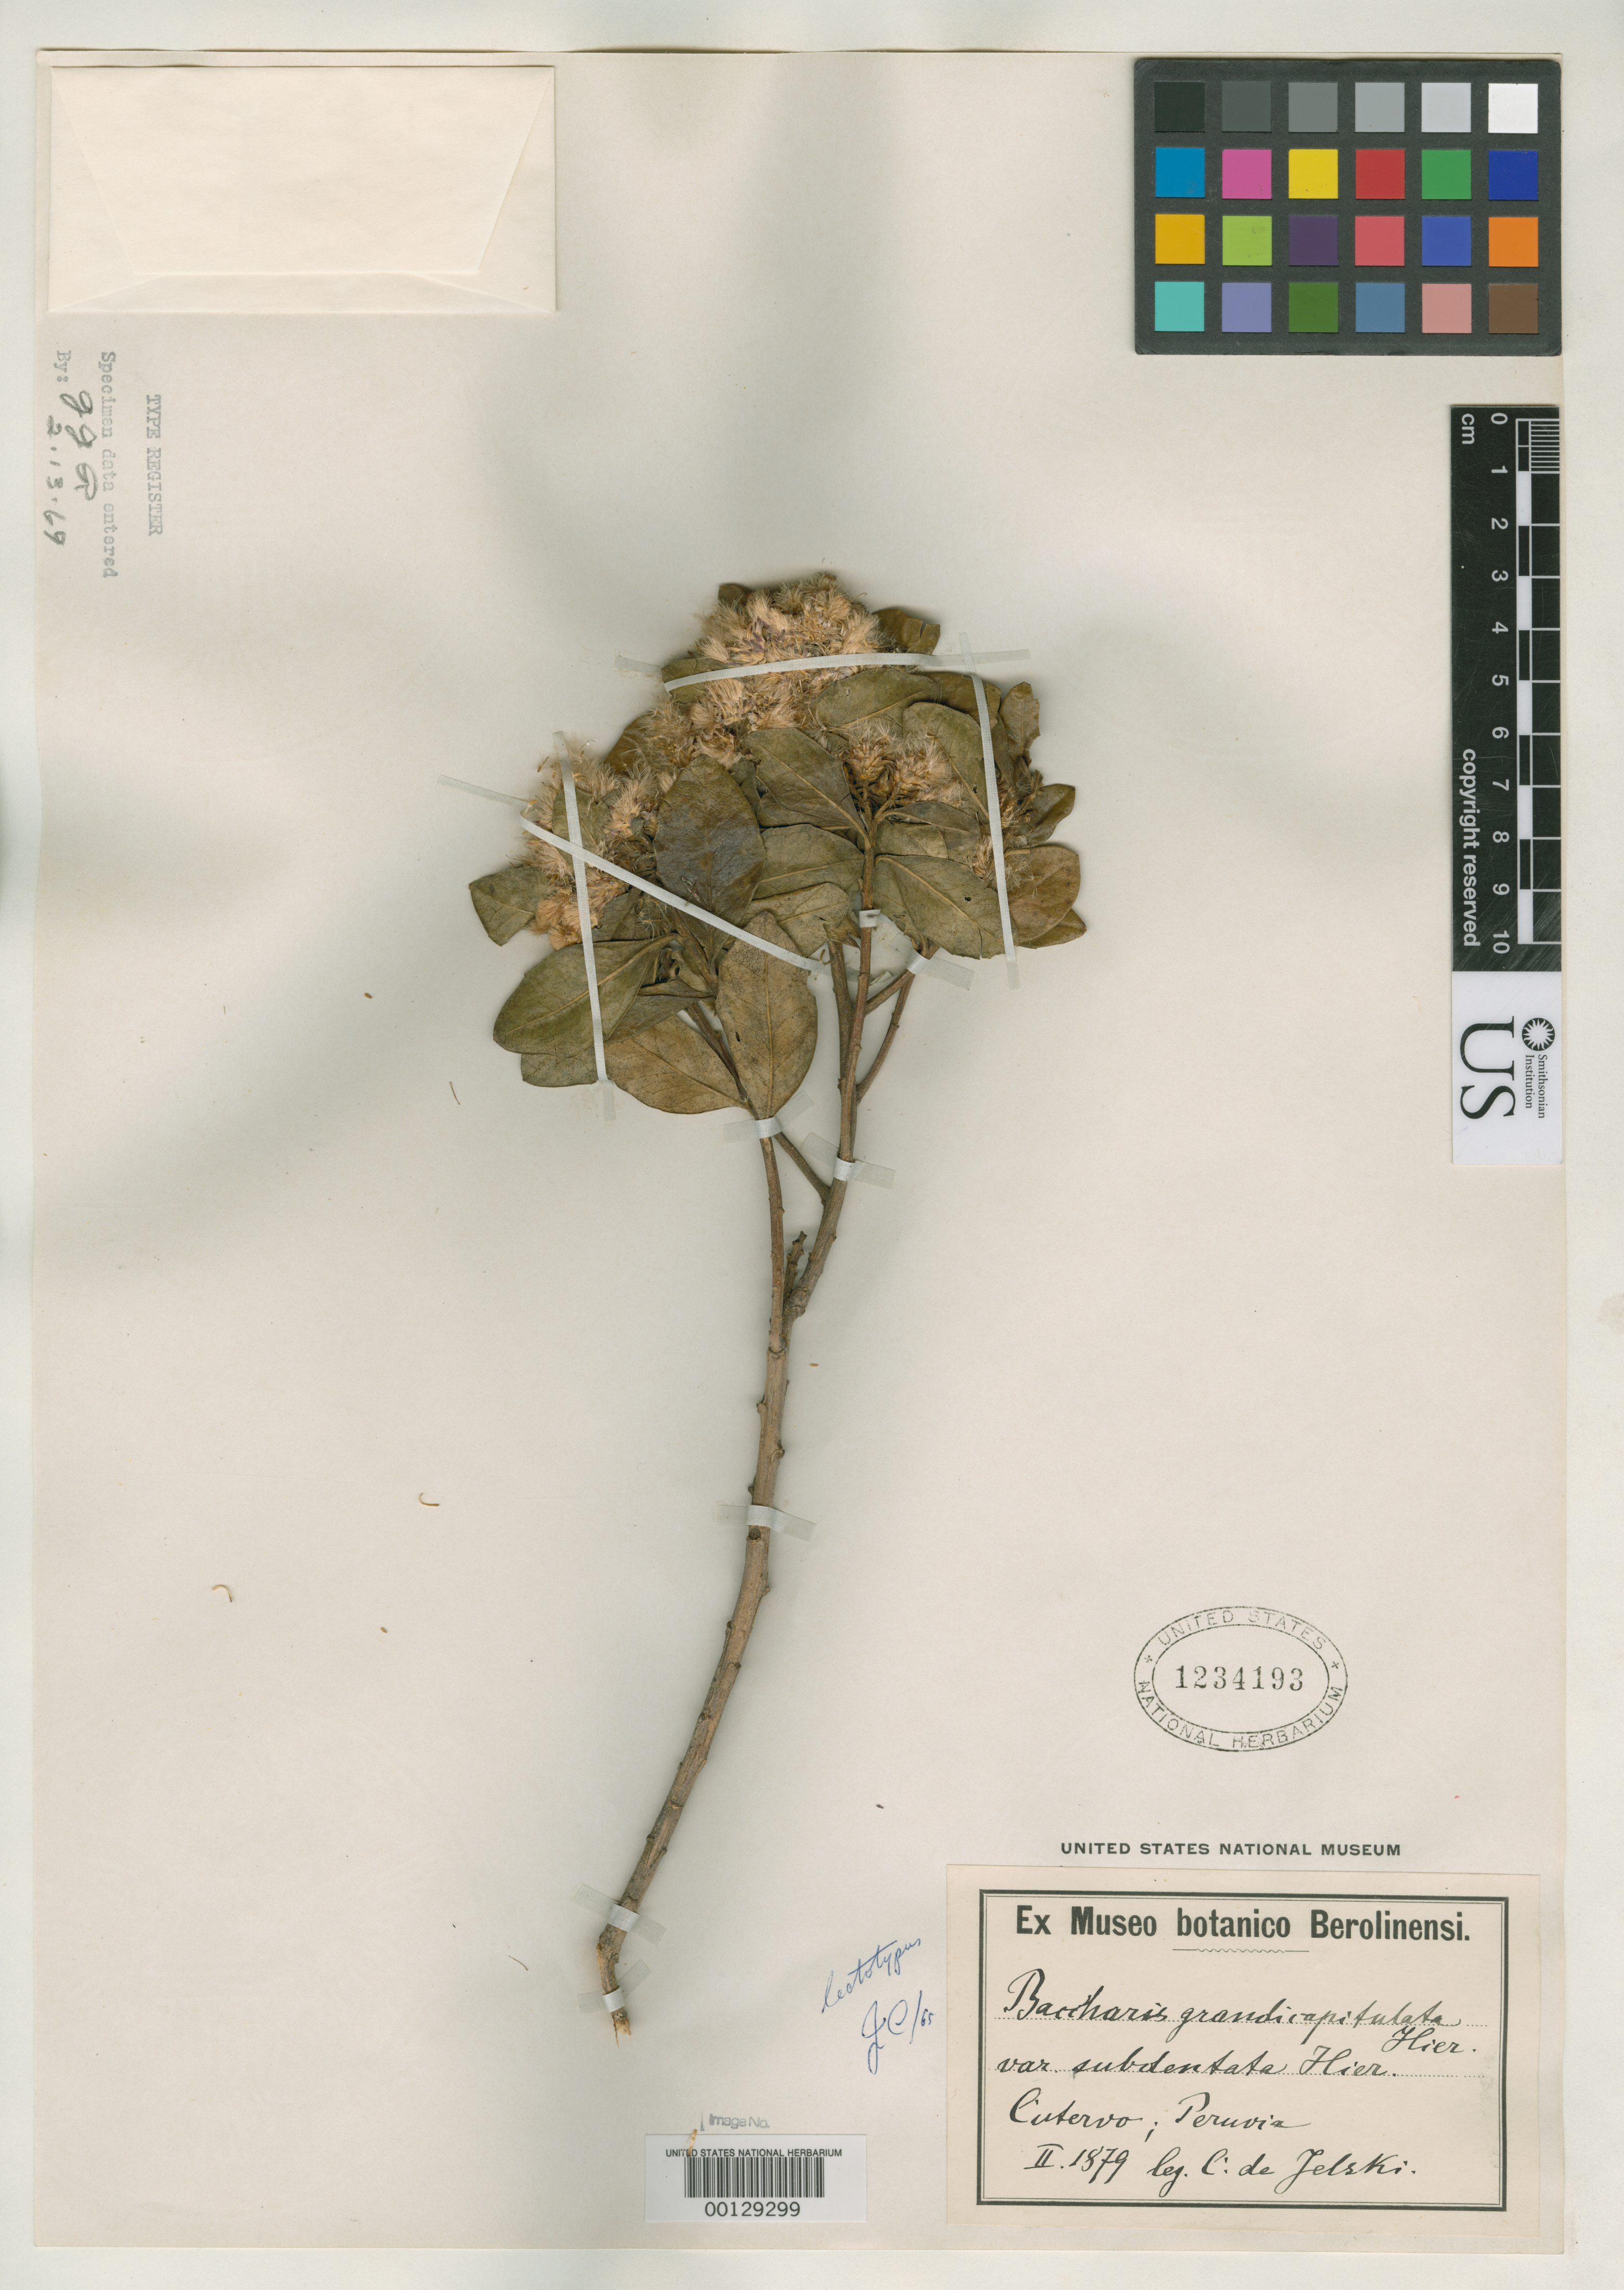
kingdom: Plantae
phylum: Tracheophyta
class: Magnoliopsida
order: Asterales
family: Asteraceae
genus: Baccharis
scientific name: Baccharis grandicapitulata var. subdentata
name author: Hieron.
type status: Lectotype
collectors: C. von Jelski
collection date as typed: Feb 1879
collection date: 1879-02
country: Peru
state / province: Cajamarca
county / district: Cutervo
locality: Cutervo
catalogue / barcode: US 1234193